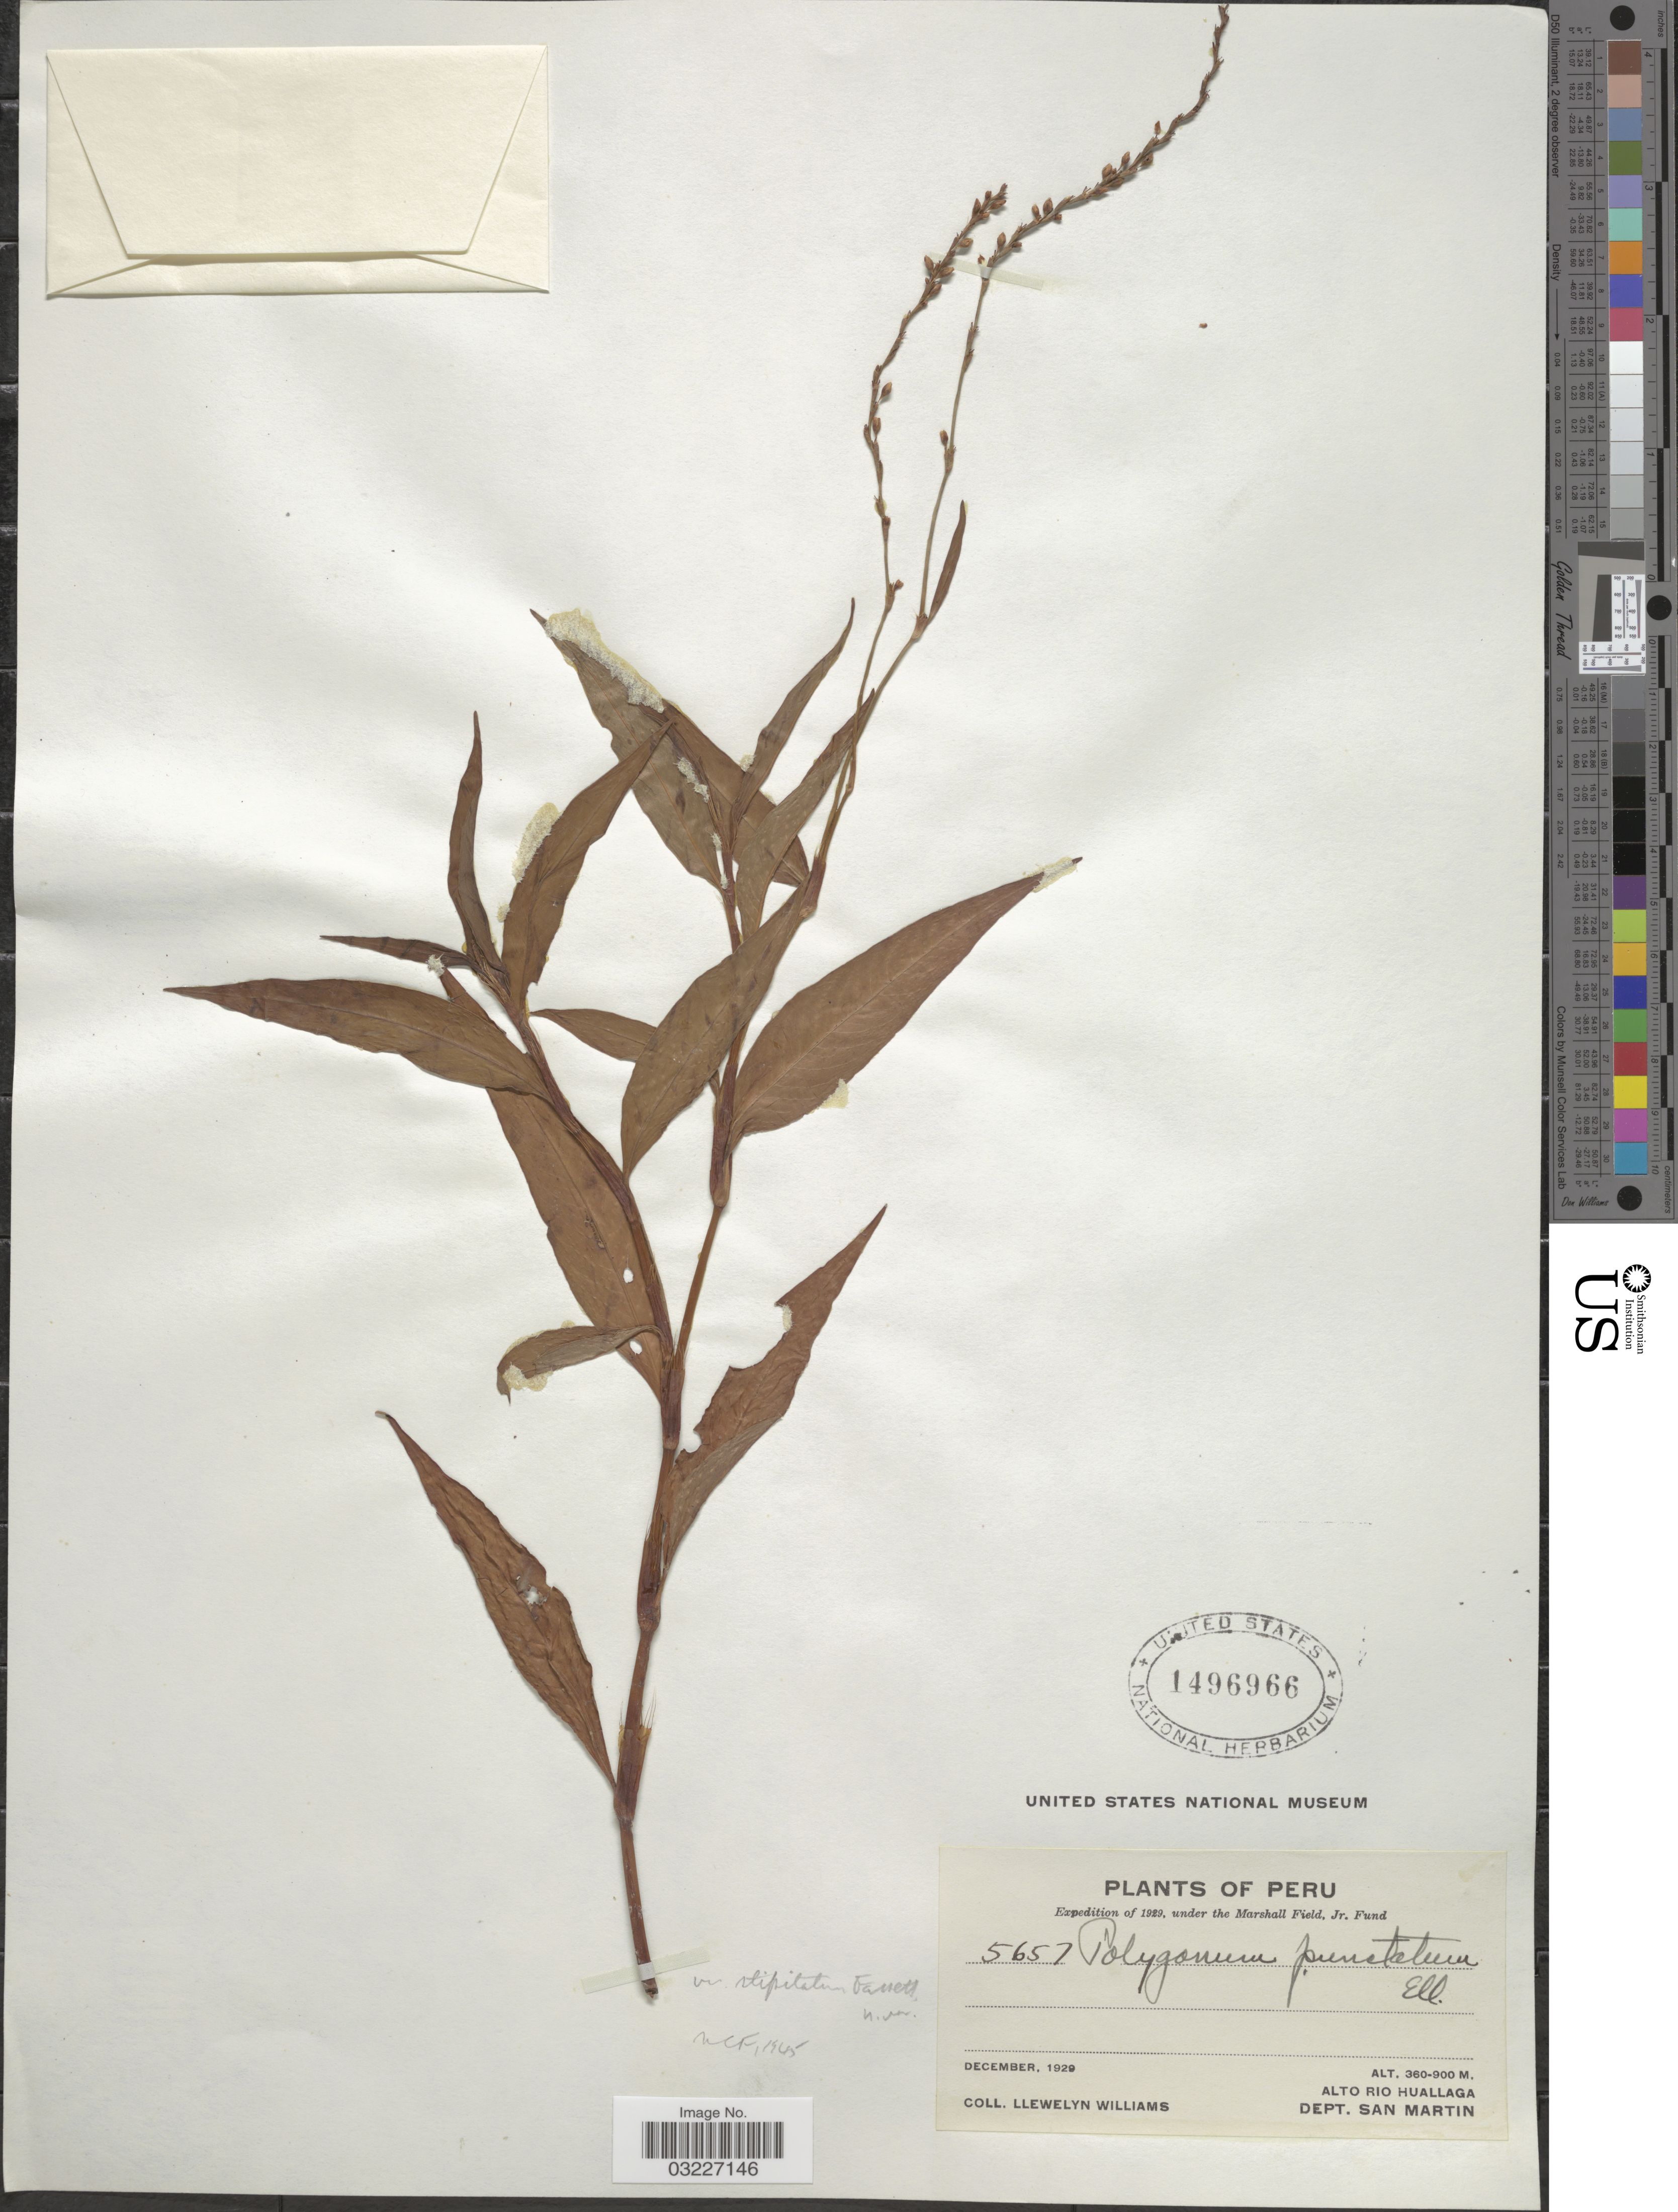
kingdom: Plantae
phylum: Tracheophyta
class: Magnoliopsida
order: Caryophyllales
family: Polygonaceae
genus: Persicaria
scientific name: Persicaria punctata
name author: (Elliott) Small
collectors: Ll. Williams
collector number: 5657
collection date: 1929-12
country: Peru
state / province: San Martín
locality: Alto Rio Huallaga. Dept. San Martin.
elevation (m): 360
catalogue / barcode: US 1496966